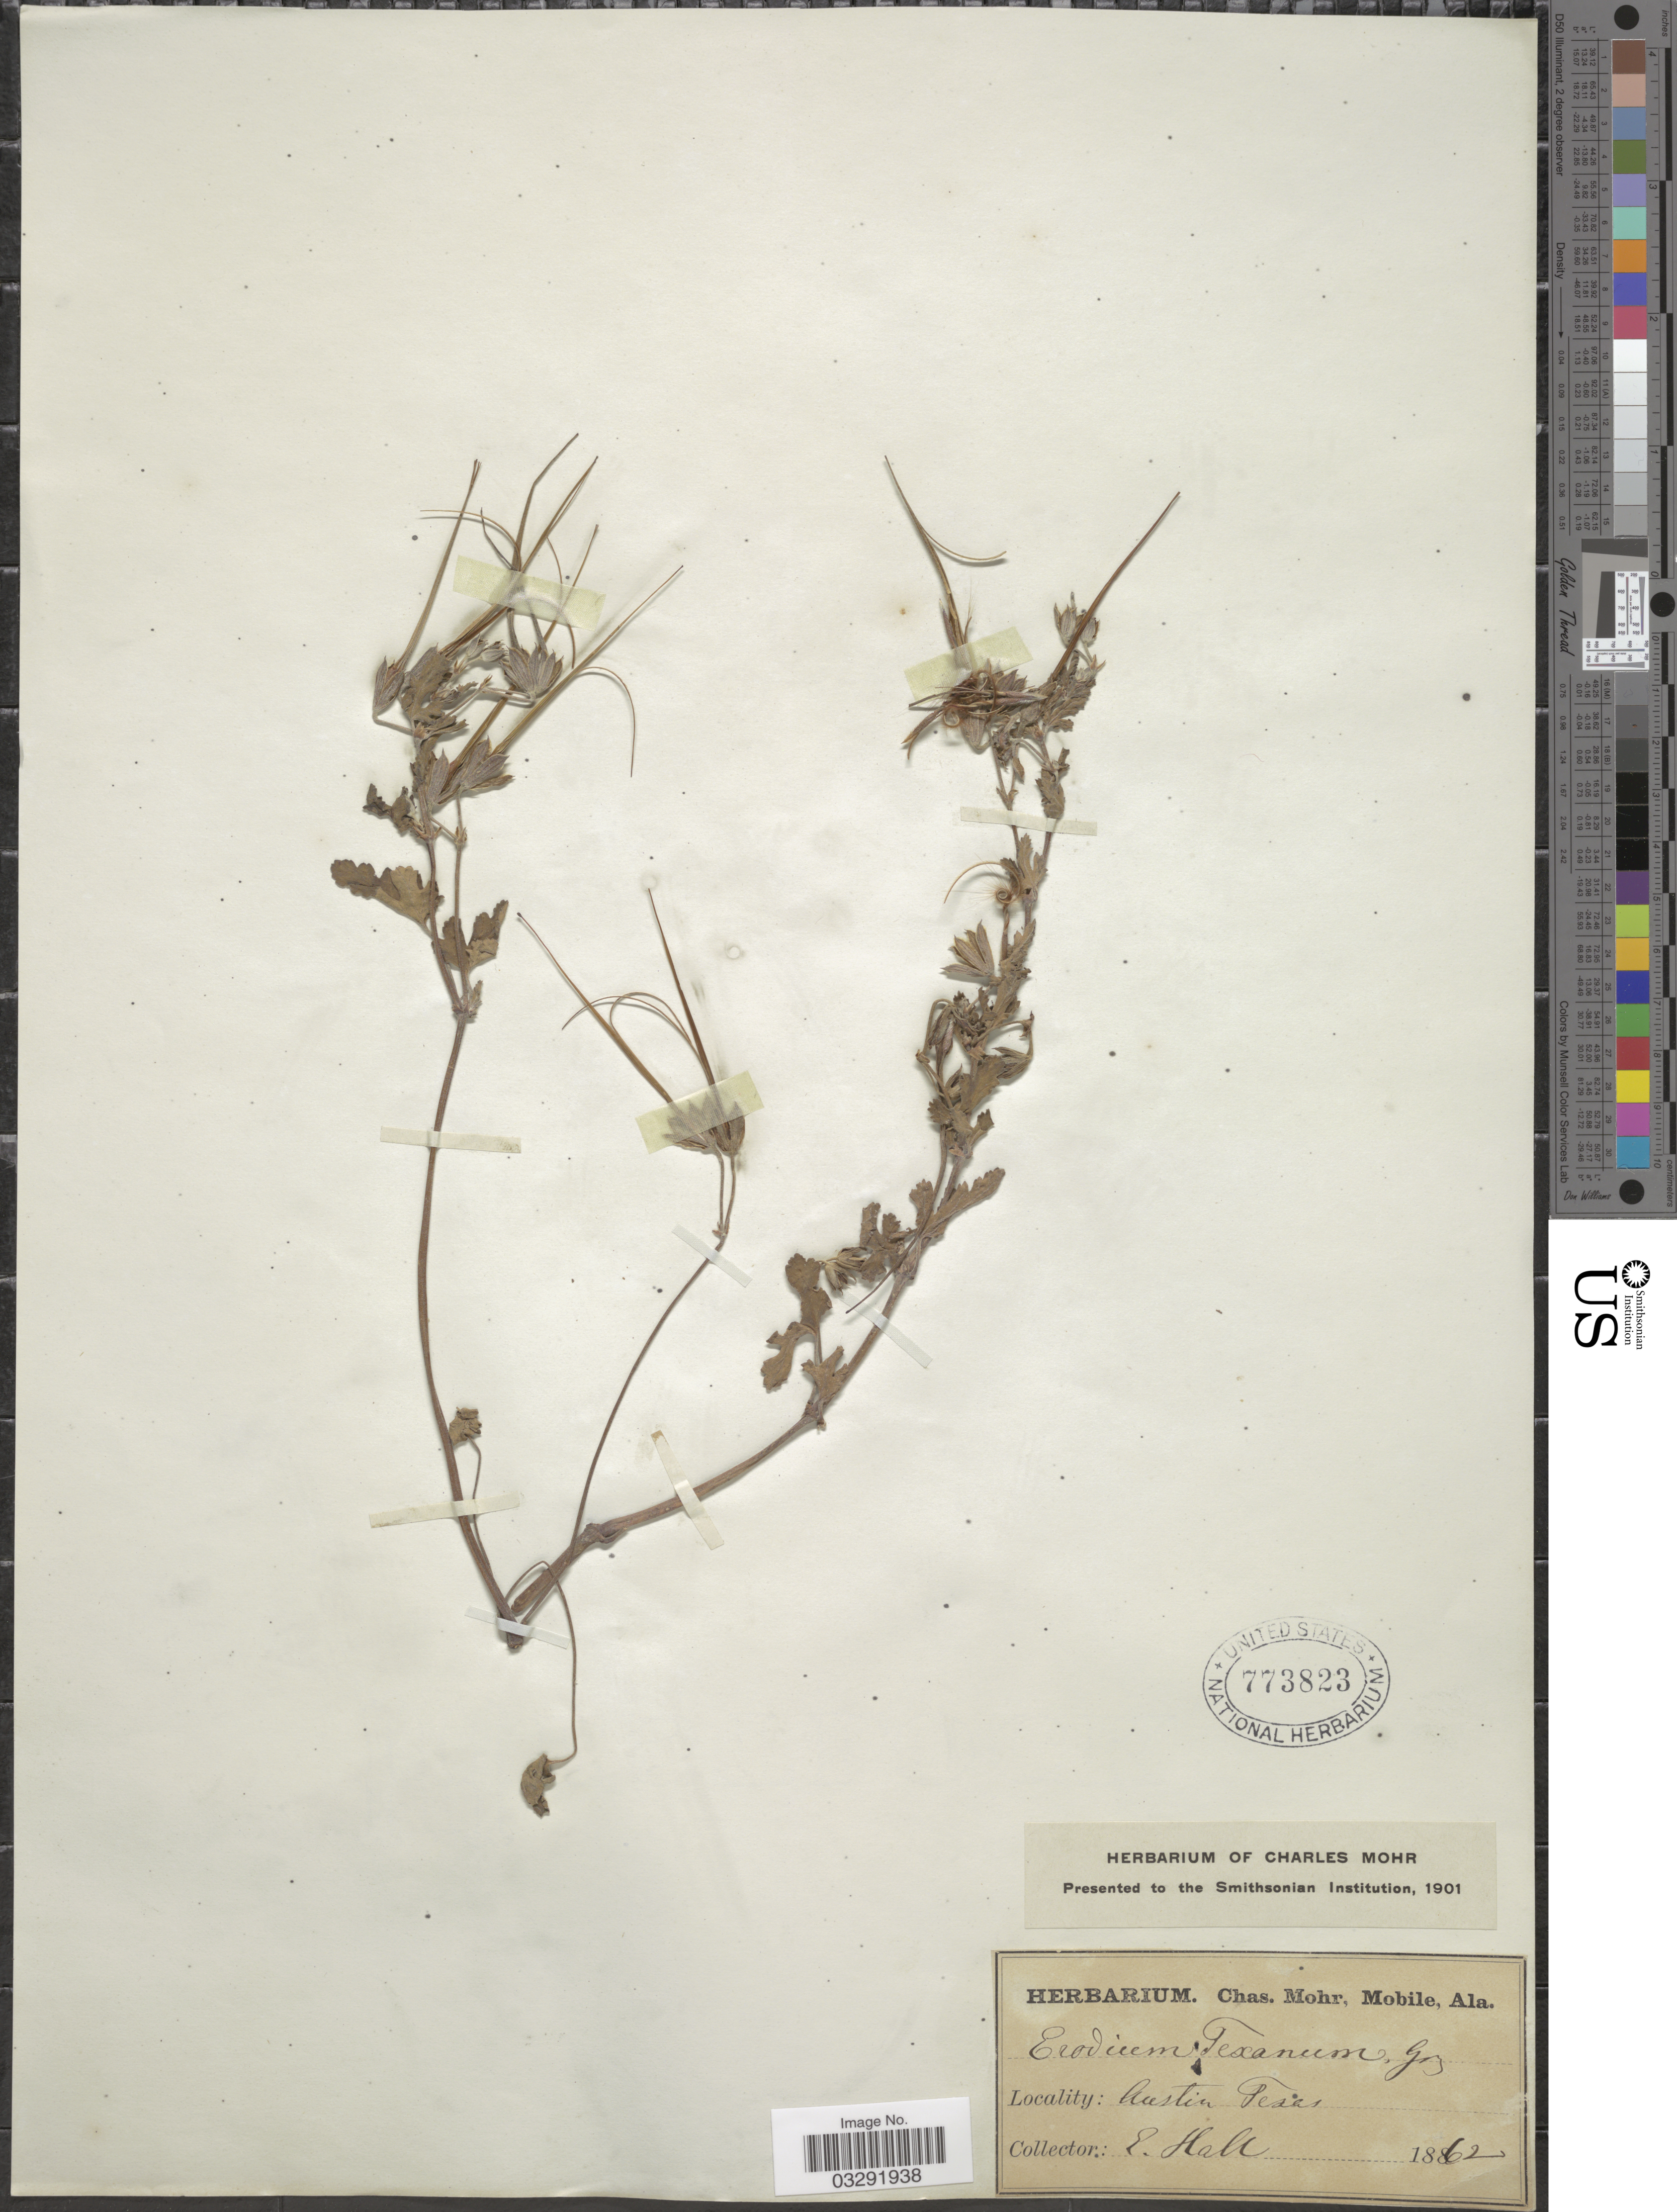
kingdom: Plantae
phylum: Tracheophyta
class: Magnoliopsida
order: Geraniales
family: Geraniaceae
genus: Erodium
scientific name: Erodium texanum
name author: A. Gray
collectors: E. Hall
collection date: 1862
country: United States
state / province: Texas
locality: Austin.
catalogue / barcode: US 773823